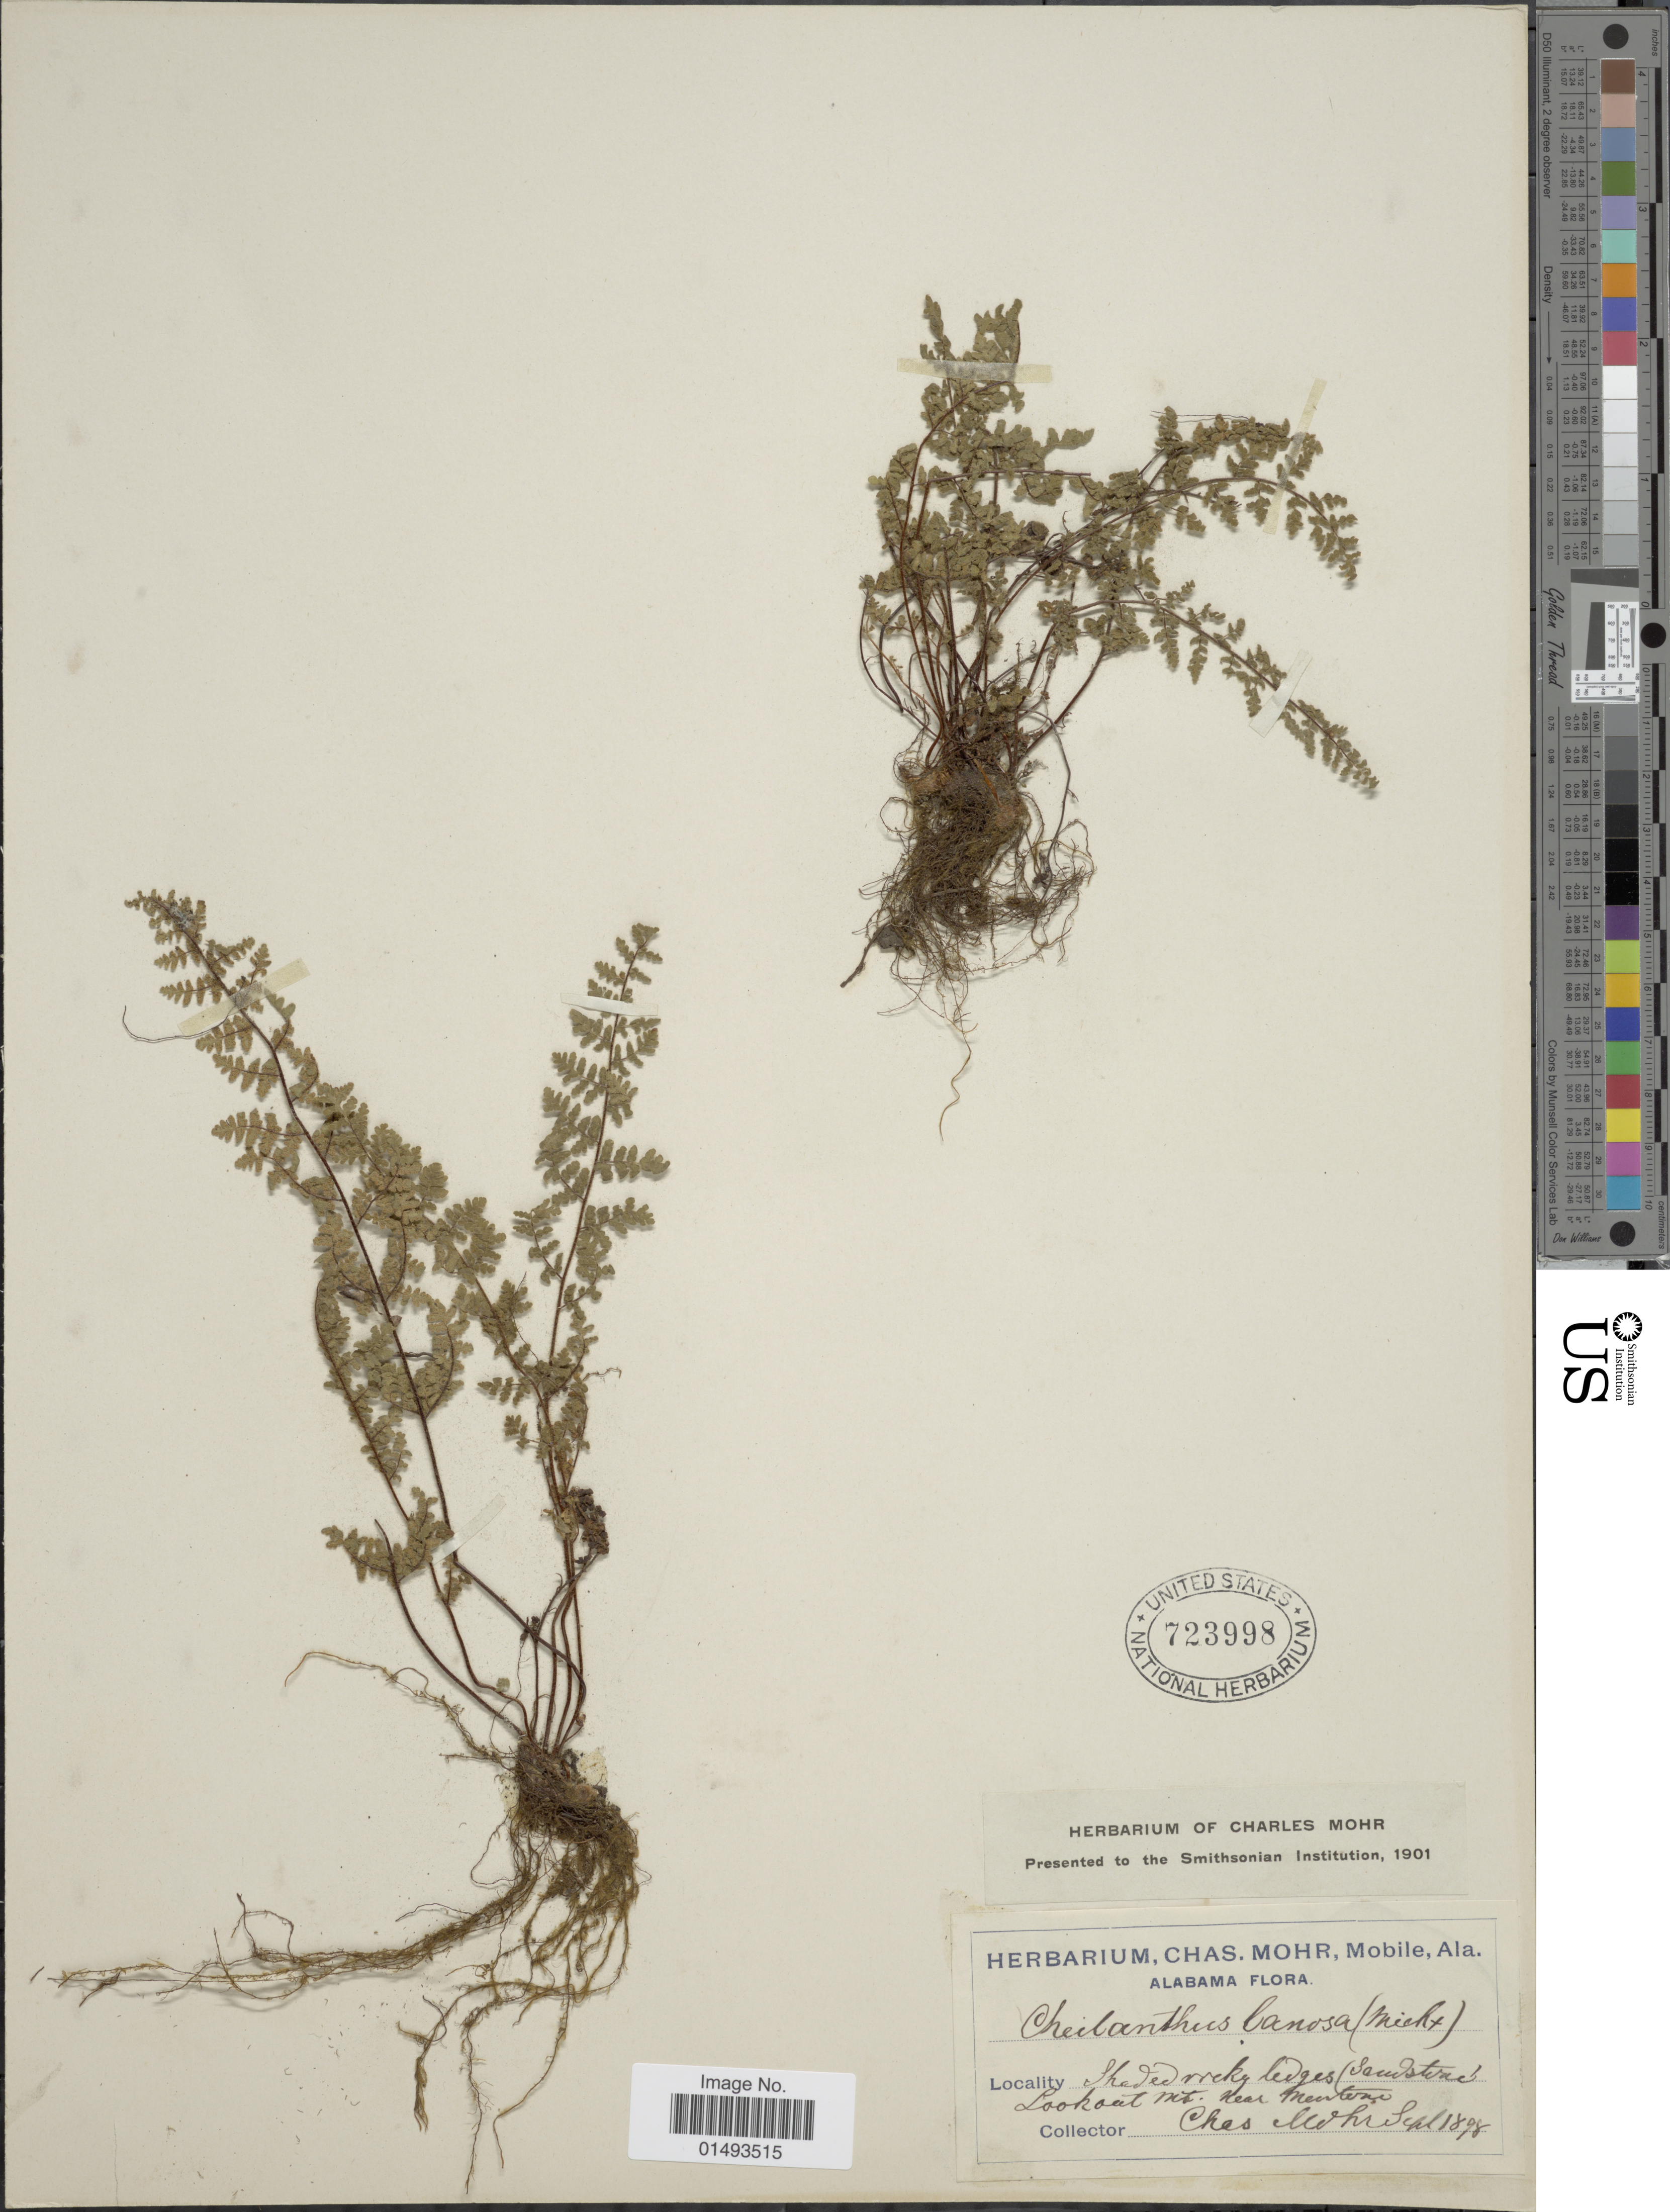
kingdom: Plantae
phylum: Tracheophyta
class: Polypodiopsida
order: Polypodiales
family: Pteridaceae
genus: Myriopteris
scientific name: Myriopteris lanosa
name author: (Michx.) Grusz & Windham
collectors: C. T. Mohr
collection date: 1898-09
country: United States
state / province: Alabama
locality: Shaded rocky ledges (Sandstone) Lookout Mt near Mentone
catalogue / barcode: US 723998